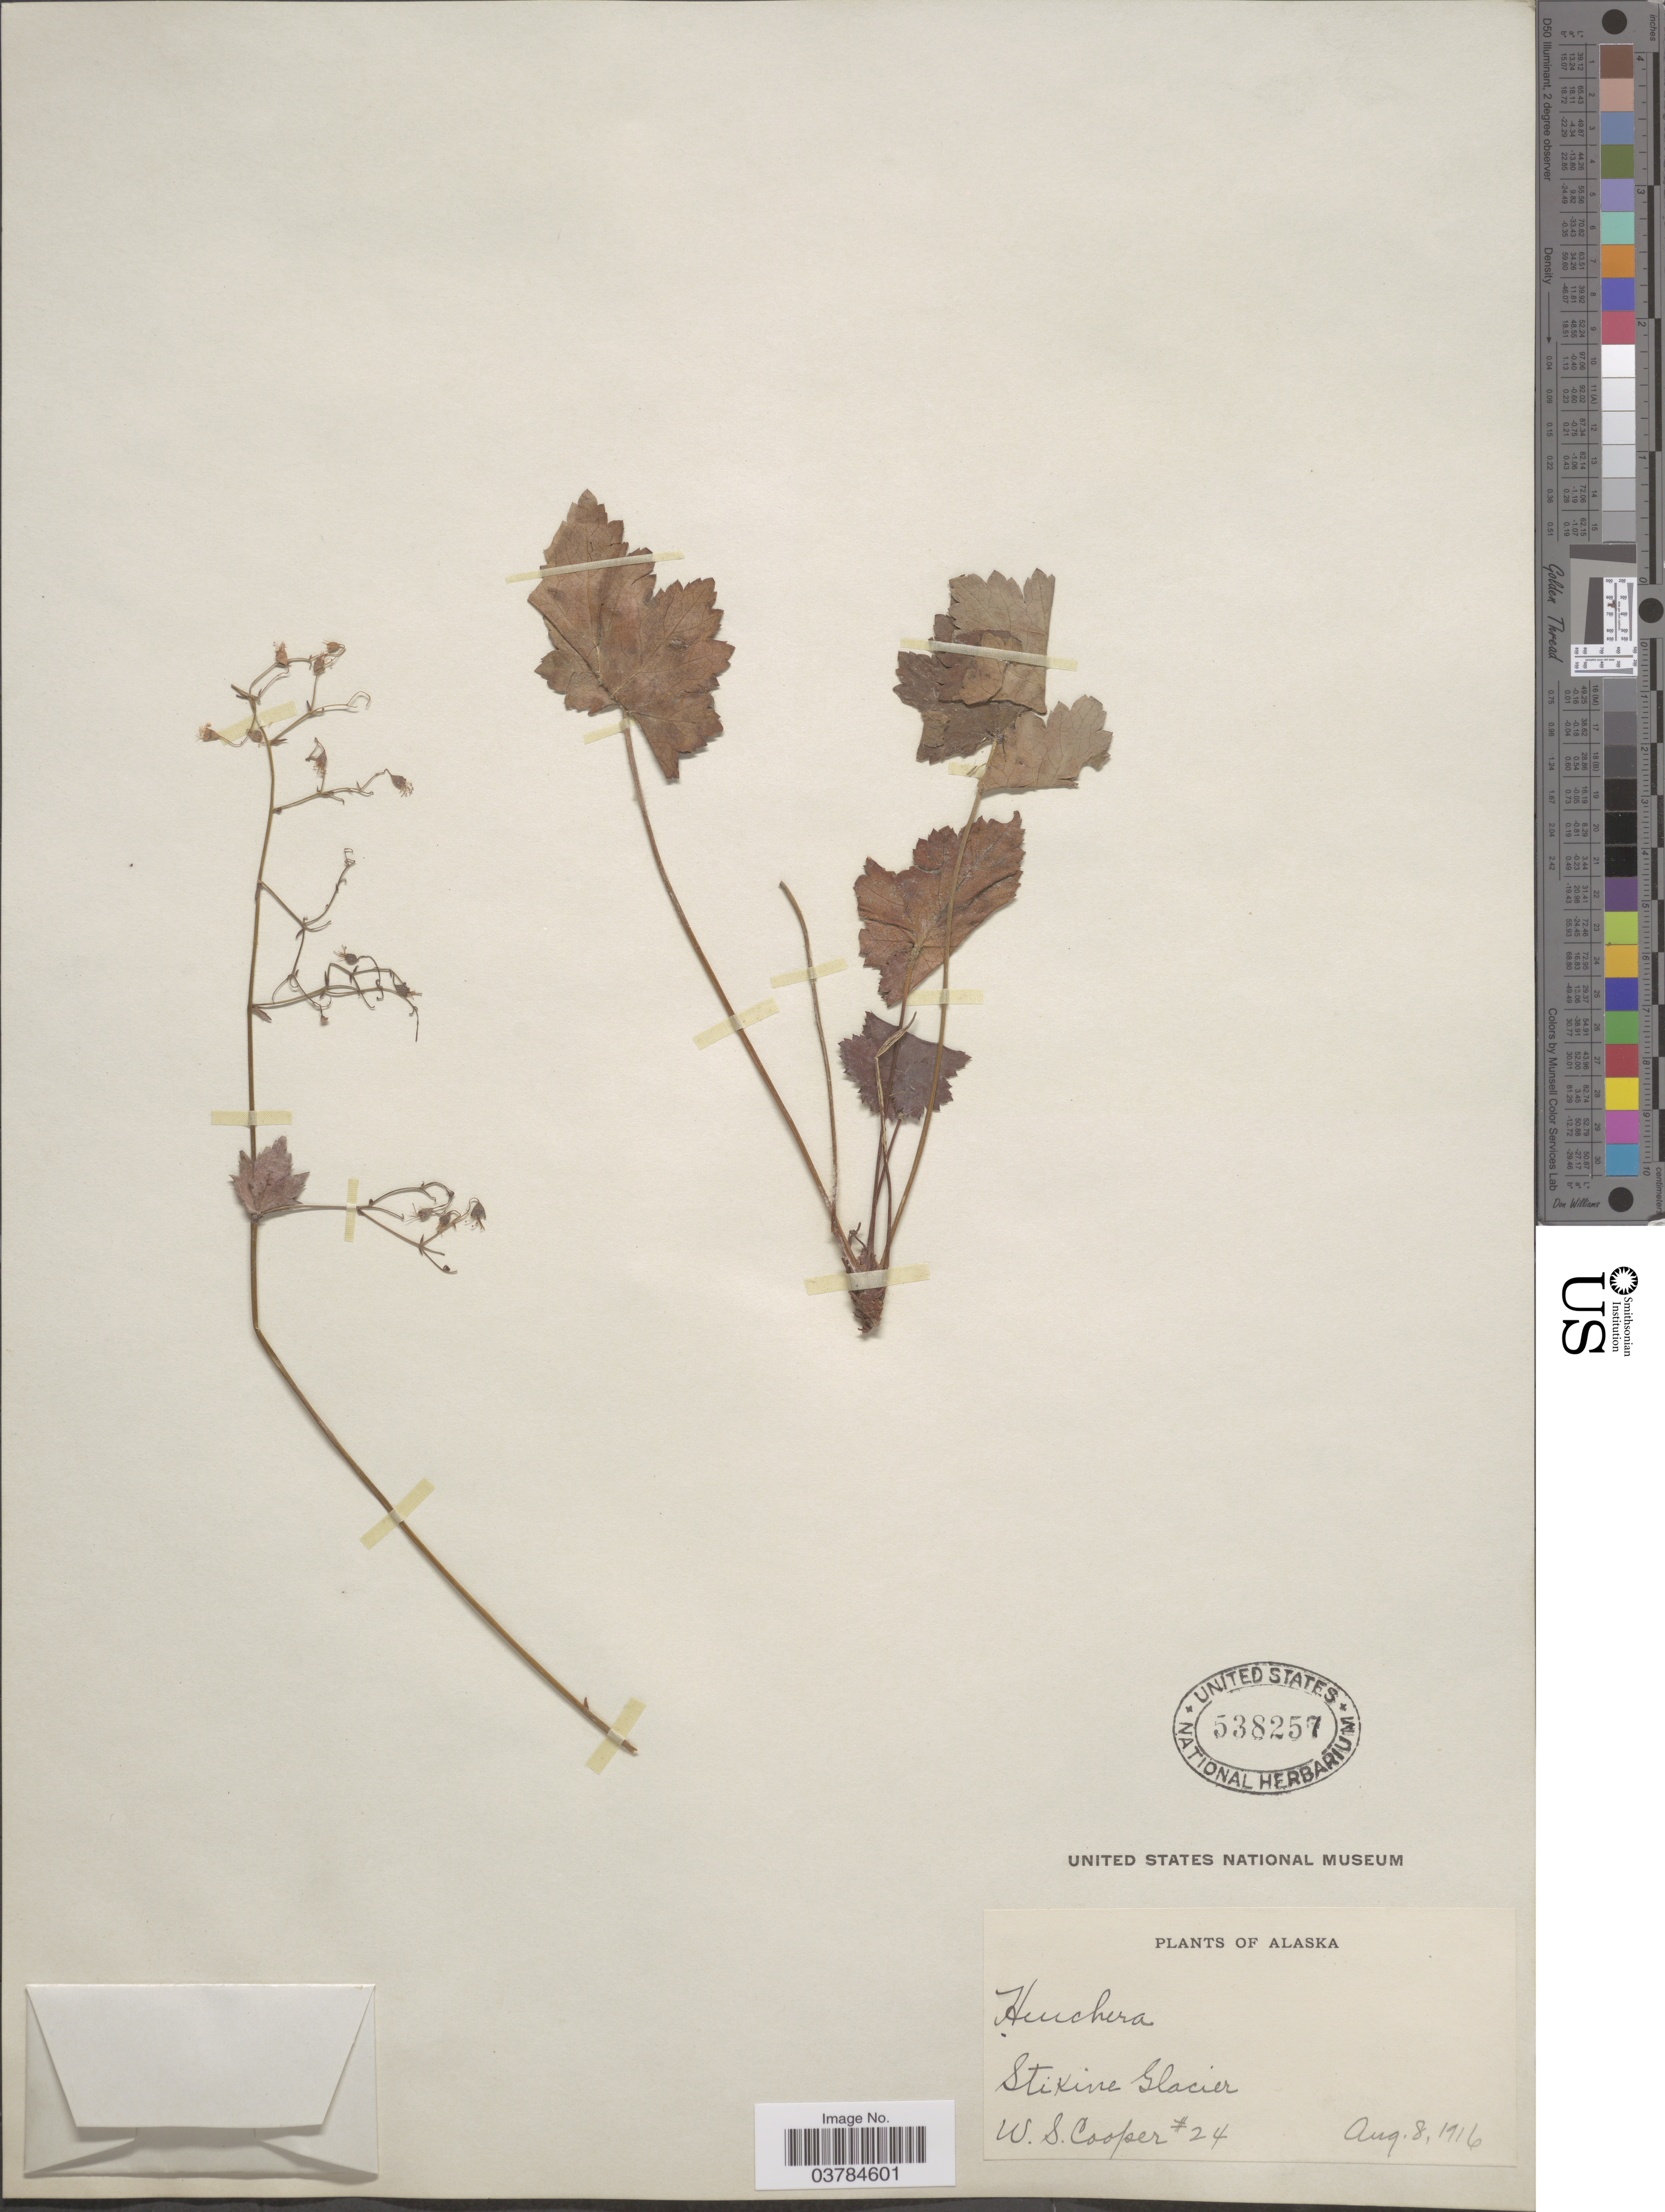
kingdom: Plantae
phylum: Tracheophyta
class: Magnoliopsida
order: Saxifragales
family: Saxifragaceae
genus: Heuchera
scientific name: Heuchera glabra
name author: Willd. ex Roem. & Schult.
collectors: W. Cooper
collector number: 24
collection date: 1916-08-08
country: United States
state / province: Alaska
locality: Stikine Glacier.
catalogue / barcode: US 538257